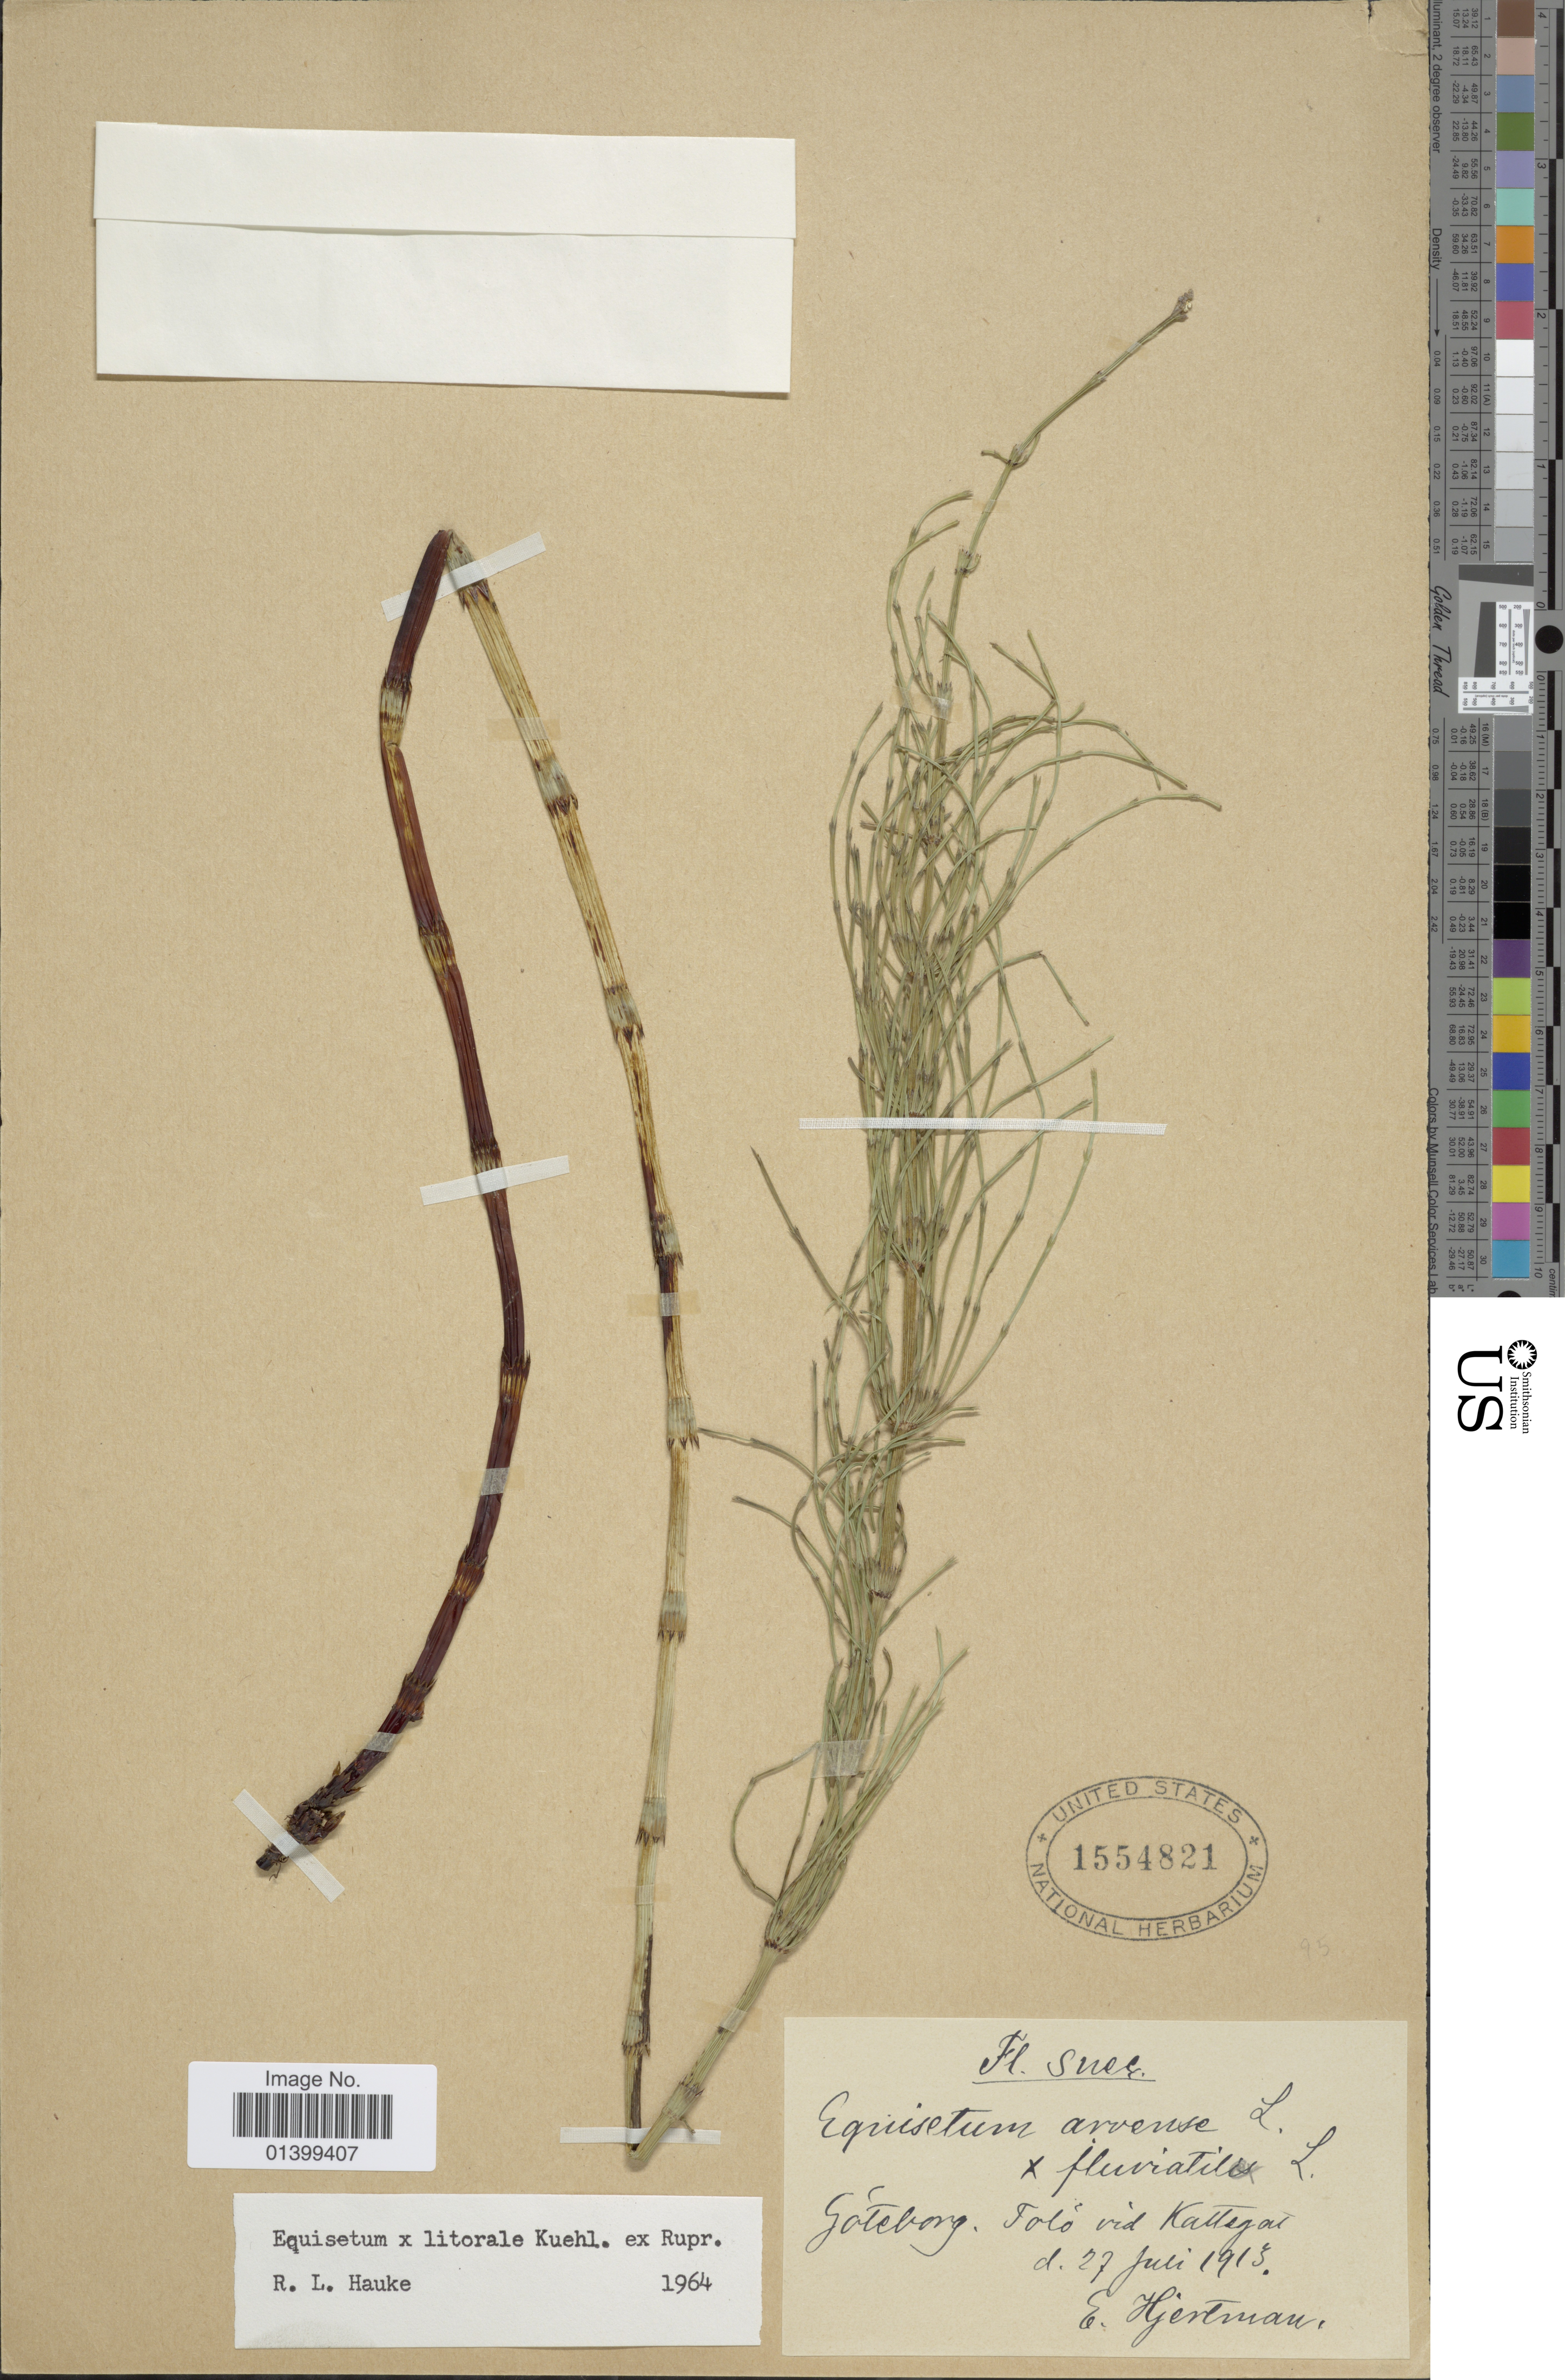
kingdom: Plantae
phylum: Tracheophyta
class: Polypodiopsida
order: Equisetales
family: Equisetaceae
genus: Equisetum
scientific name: Equisetum arvense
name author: L.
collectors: E. Hjertman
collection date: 1915-07-27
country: Sweden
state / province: Västra Götaland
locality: Göteborg, Fotö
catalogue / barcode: US 1554821